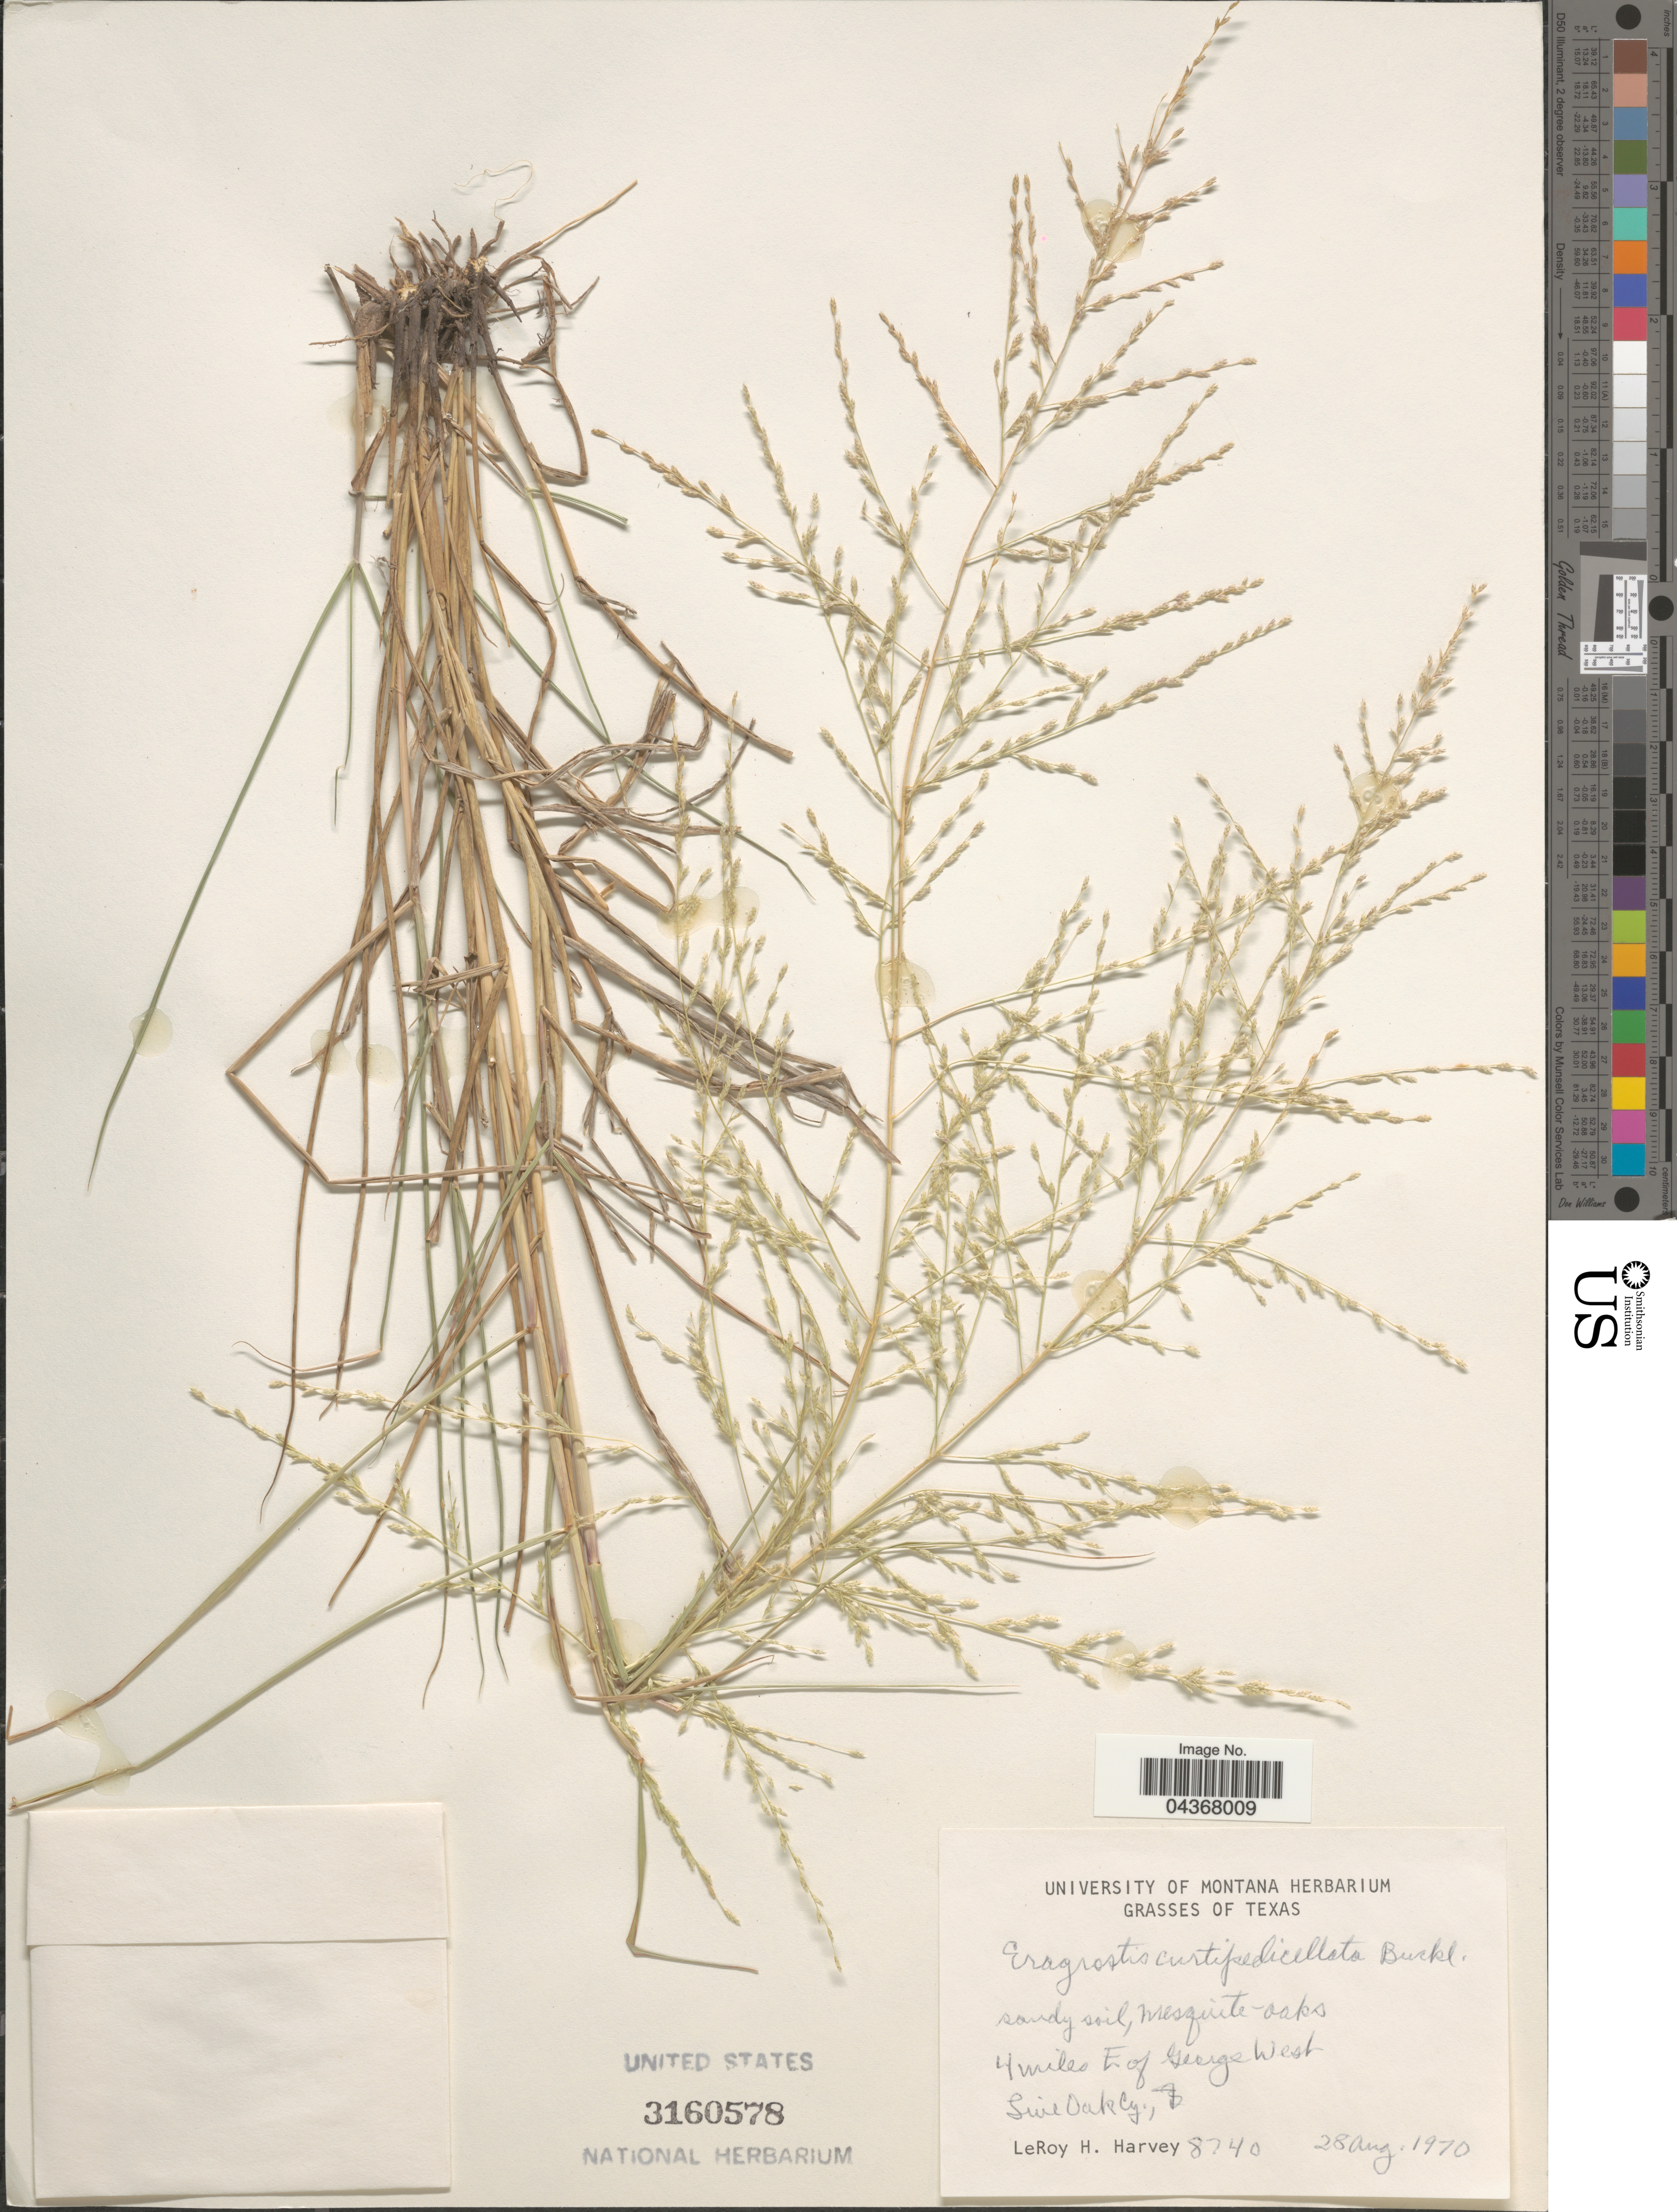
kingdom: Plantae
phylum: Tracheophyta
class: Liliopsida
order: Poales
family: Poaceae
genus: Eragrostis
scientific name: Eragrostis curtipedicellata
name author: Buckley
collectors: L. H. Harvey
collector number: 8740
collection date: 1970-08-28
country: United States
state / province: Texas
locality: Sandy soil, mesquite-oaks. 4 miles E of George West. Line Oak Cy.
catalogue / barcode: US 3160578